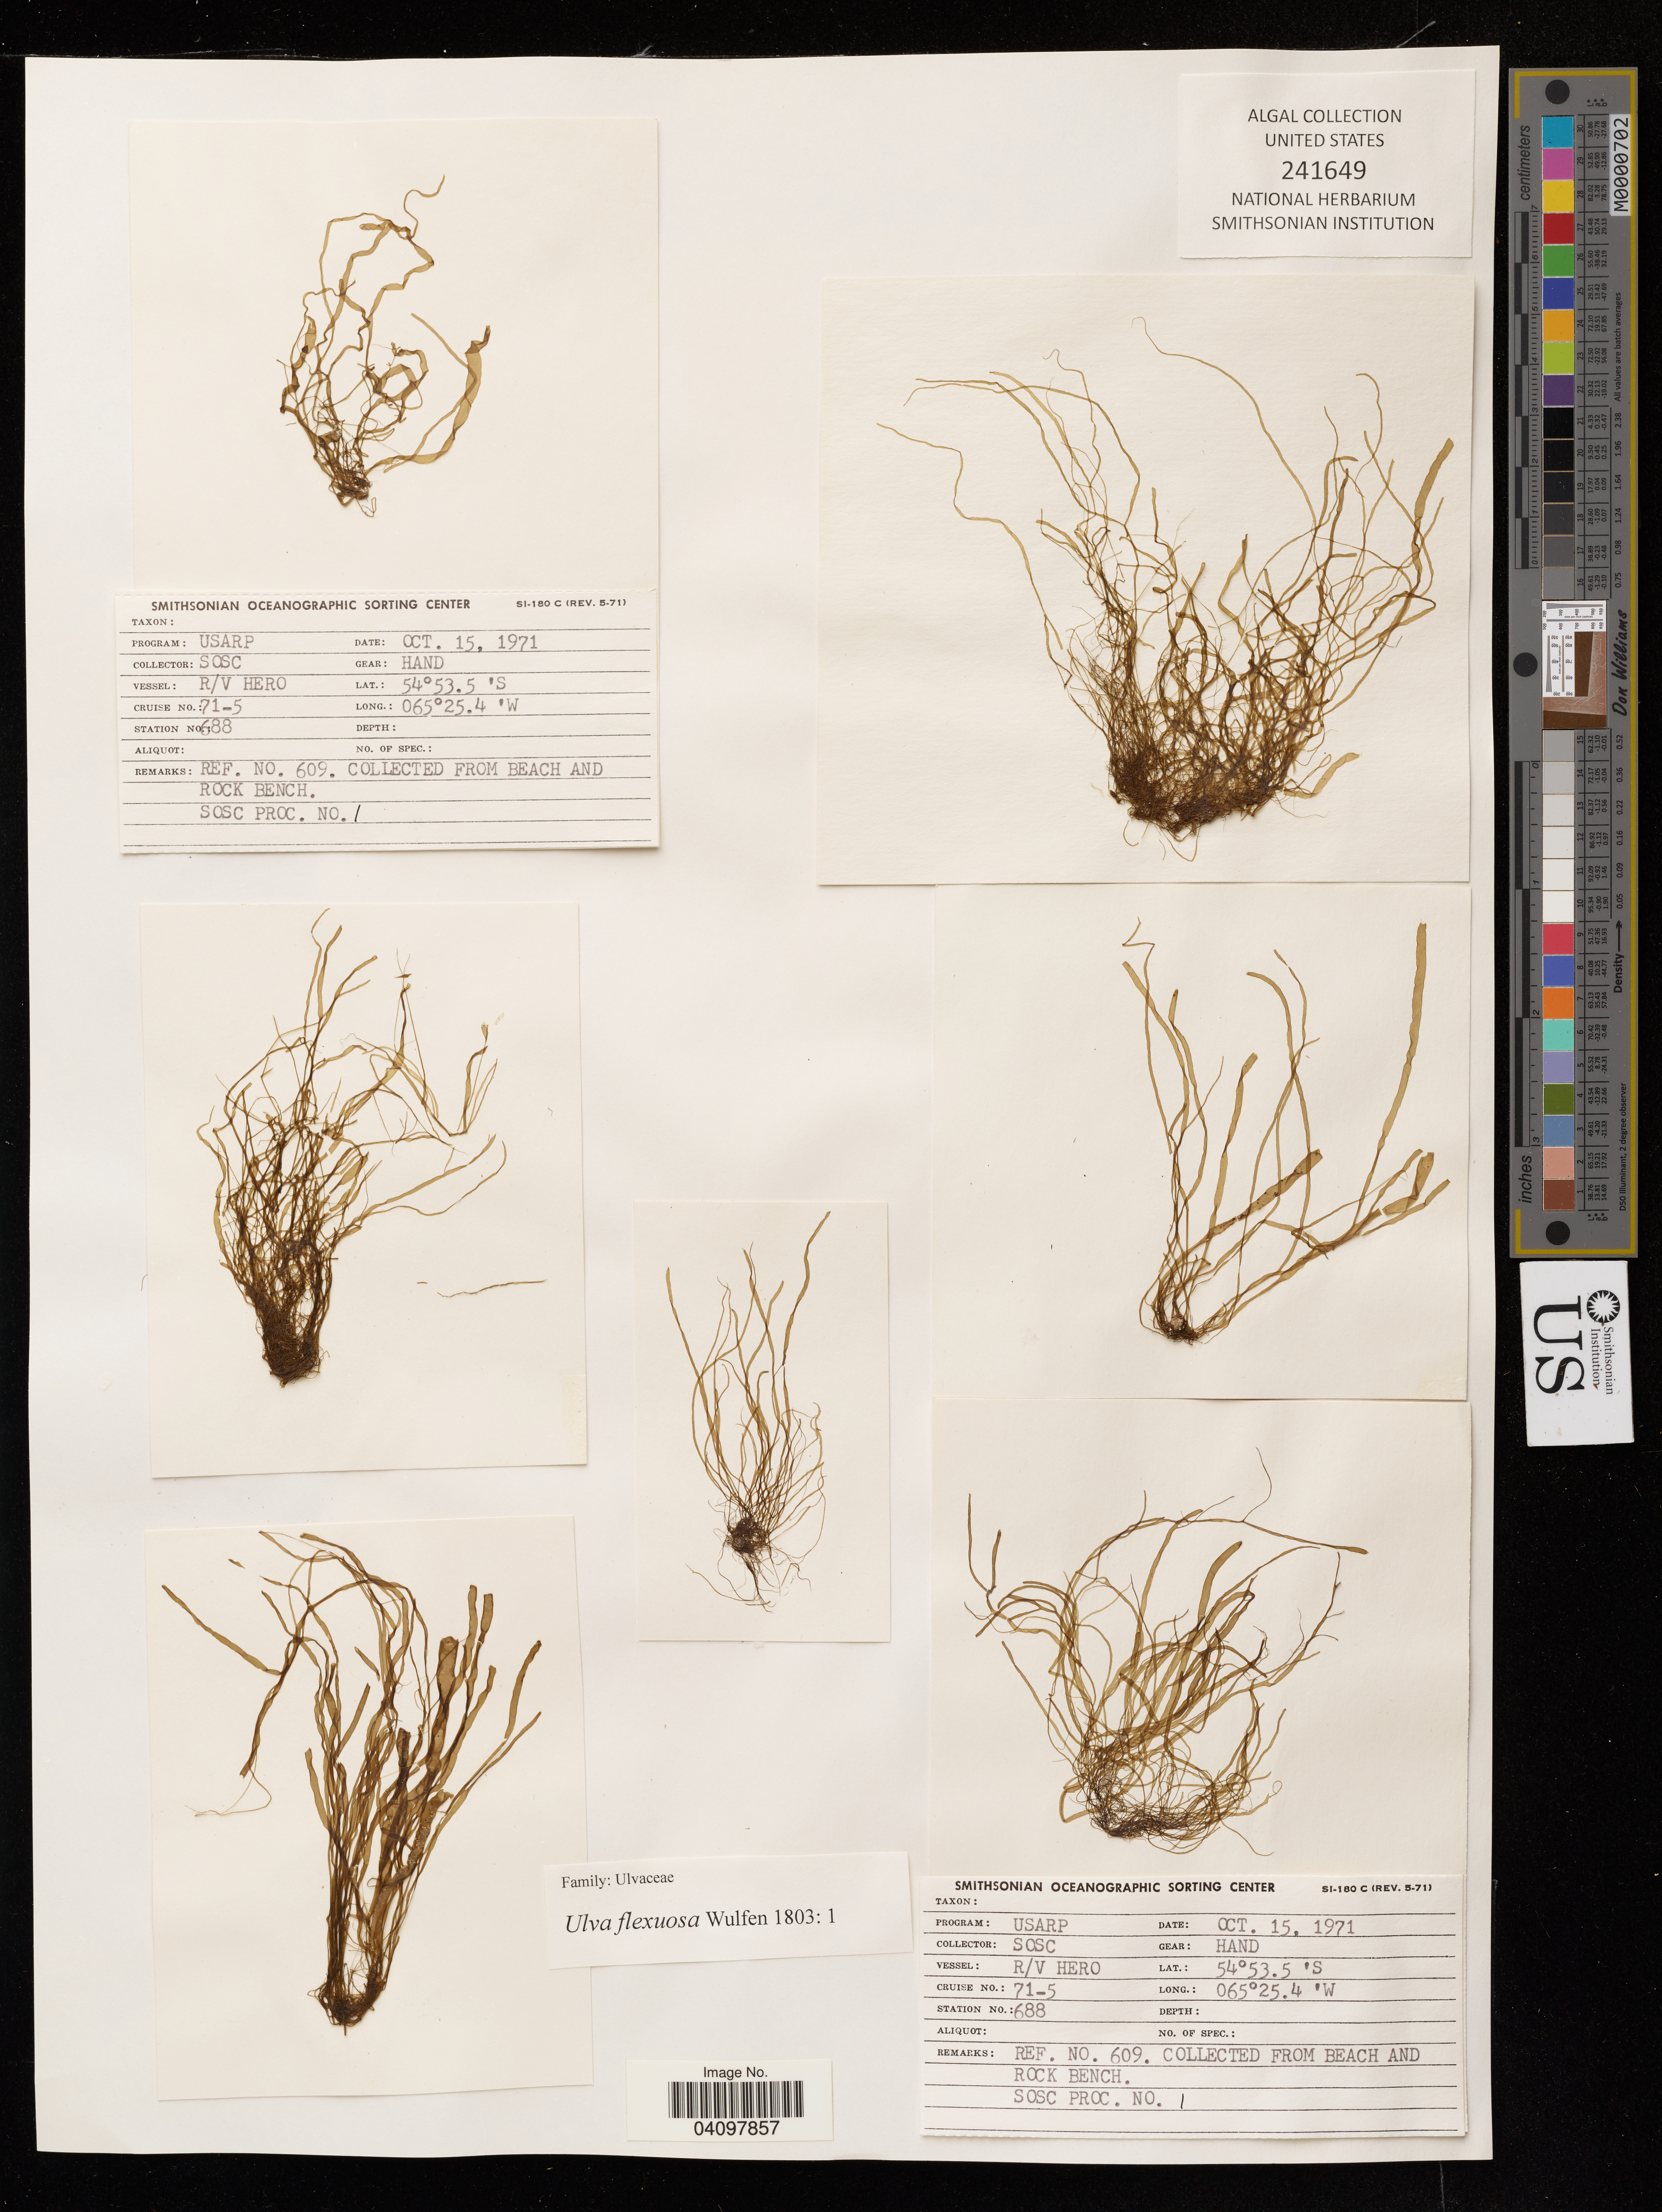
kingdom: Plantae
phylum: Chlorophyta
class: Ulvophyceae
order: Ulvales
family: Ulvaceae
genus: Ulva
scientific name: Ulva flexuosa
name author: Wulfen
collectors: SOSC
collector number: REF. NO. 609 / SOSC PROC. NO 1.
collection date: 1971-10-15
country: Argentina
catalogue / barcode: US 241649